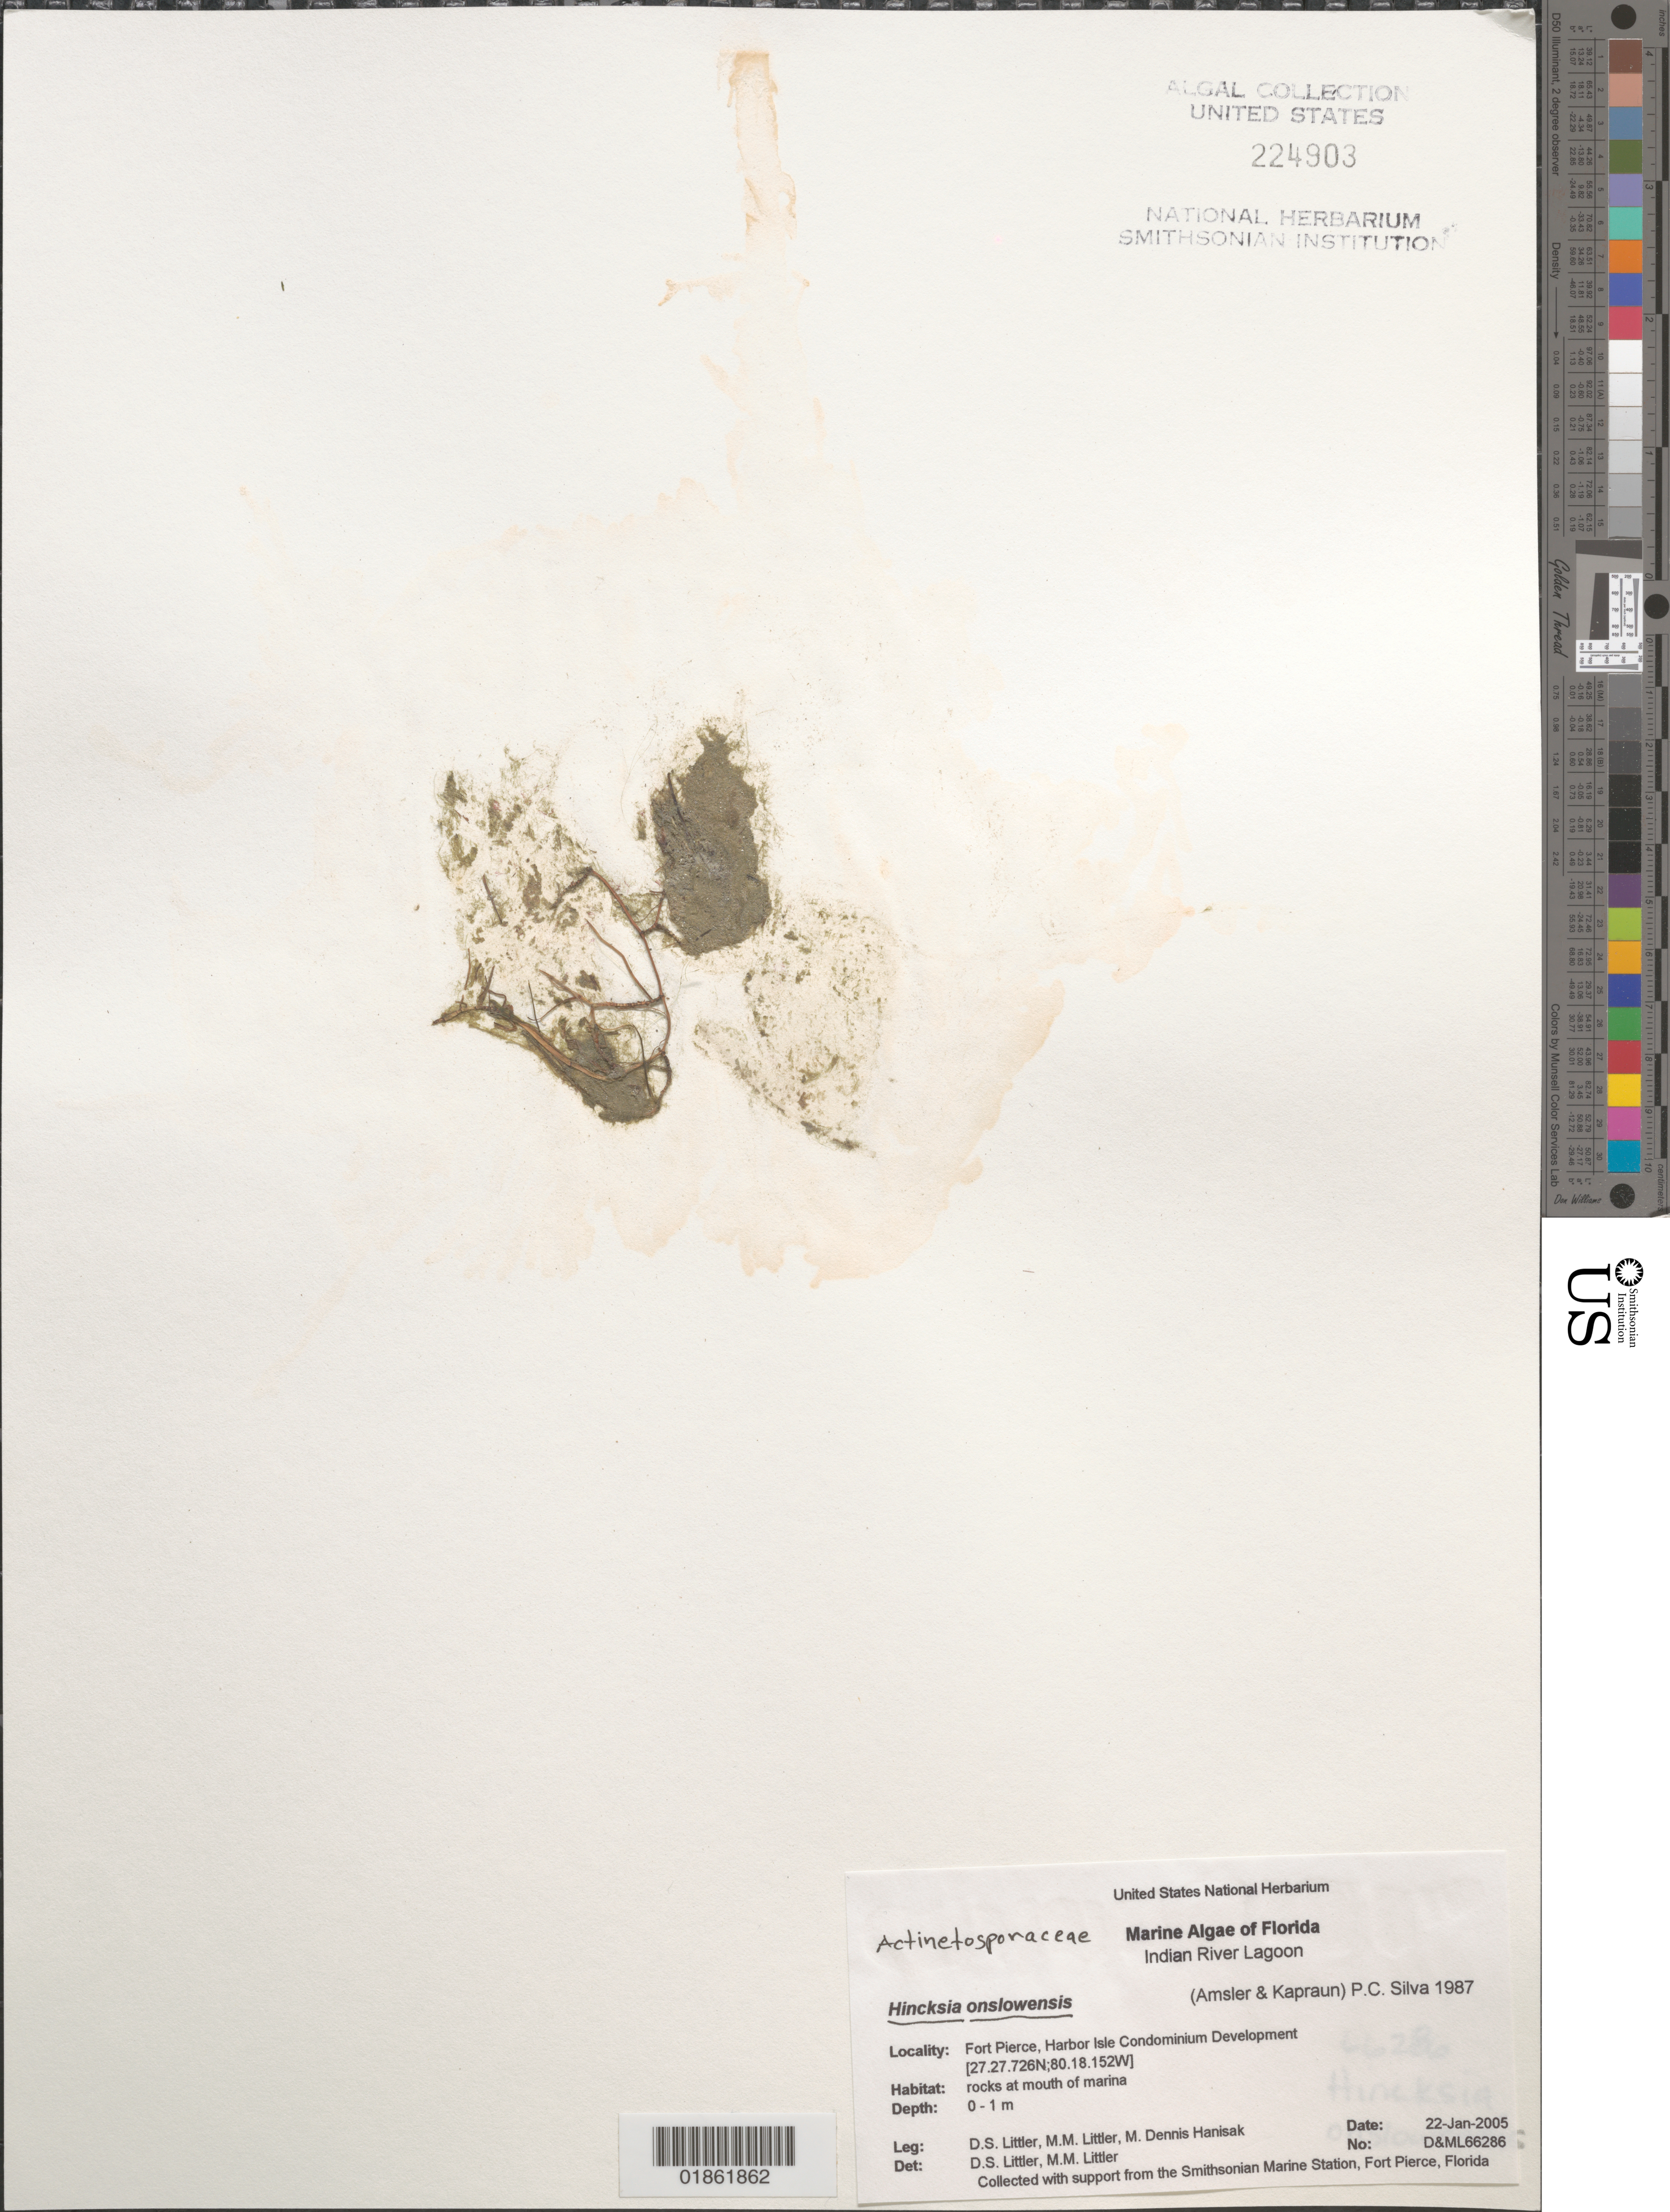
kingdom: Chromista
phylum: Ochrophyta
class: Phaeophyceae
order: Ectocarpales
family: Acinetosporaceae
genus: Hincksia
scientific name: Hincksia onslowensis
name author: (Amsler & Kapraun) P.C. Silva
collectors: D. S. Littler, M. M. Littler & M. Hanisak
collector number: D&ML 66286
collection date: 2004-12-31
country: United States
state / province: Florida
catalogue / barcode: US 224903